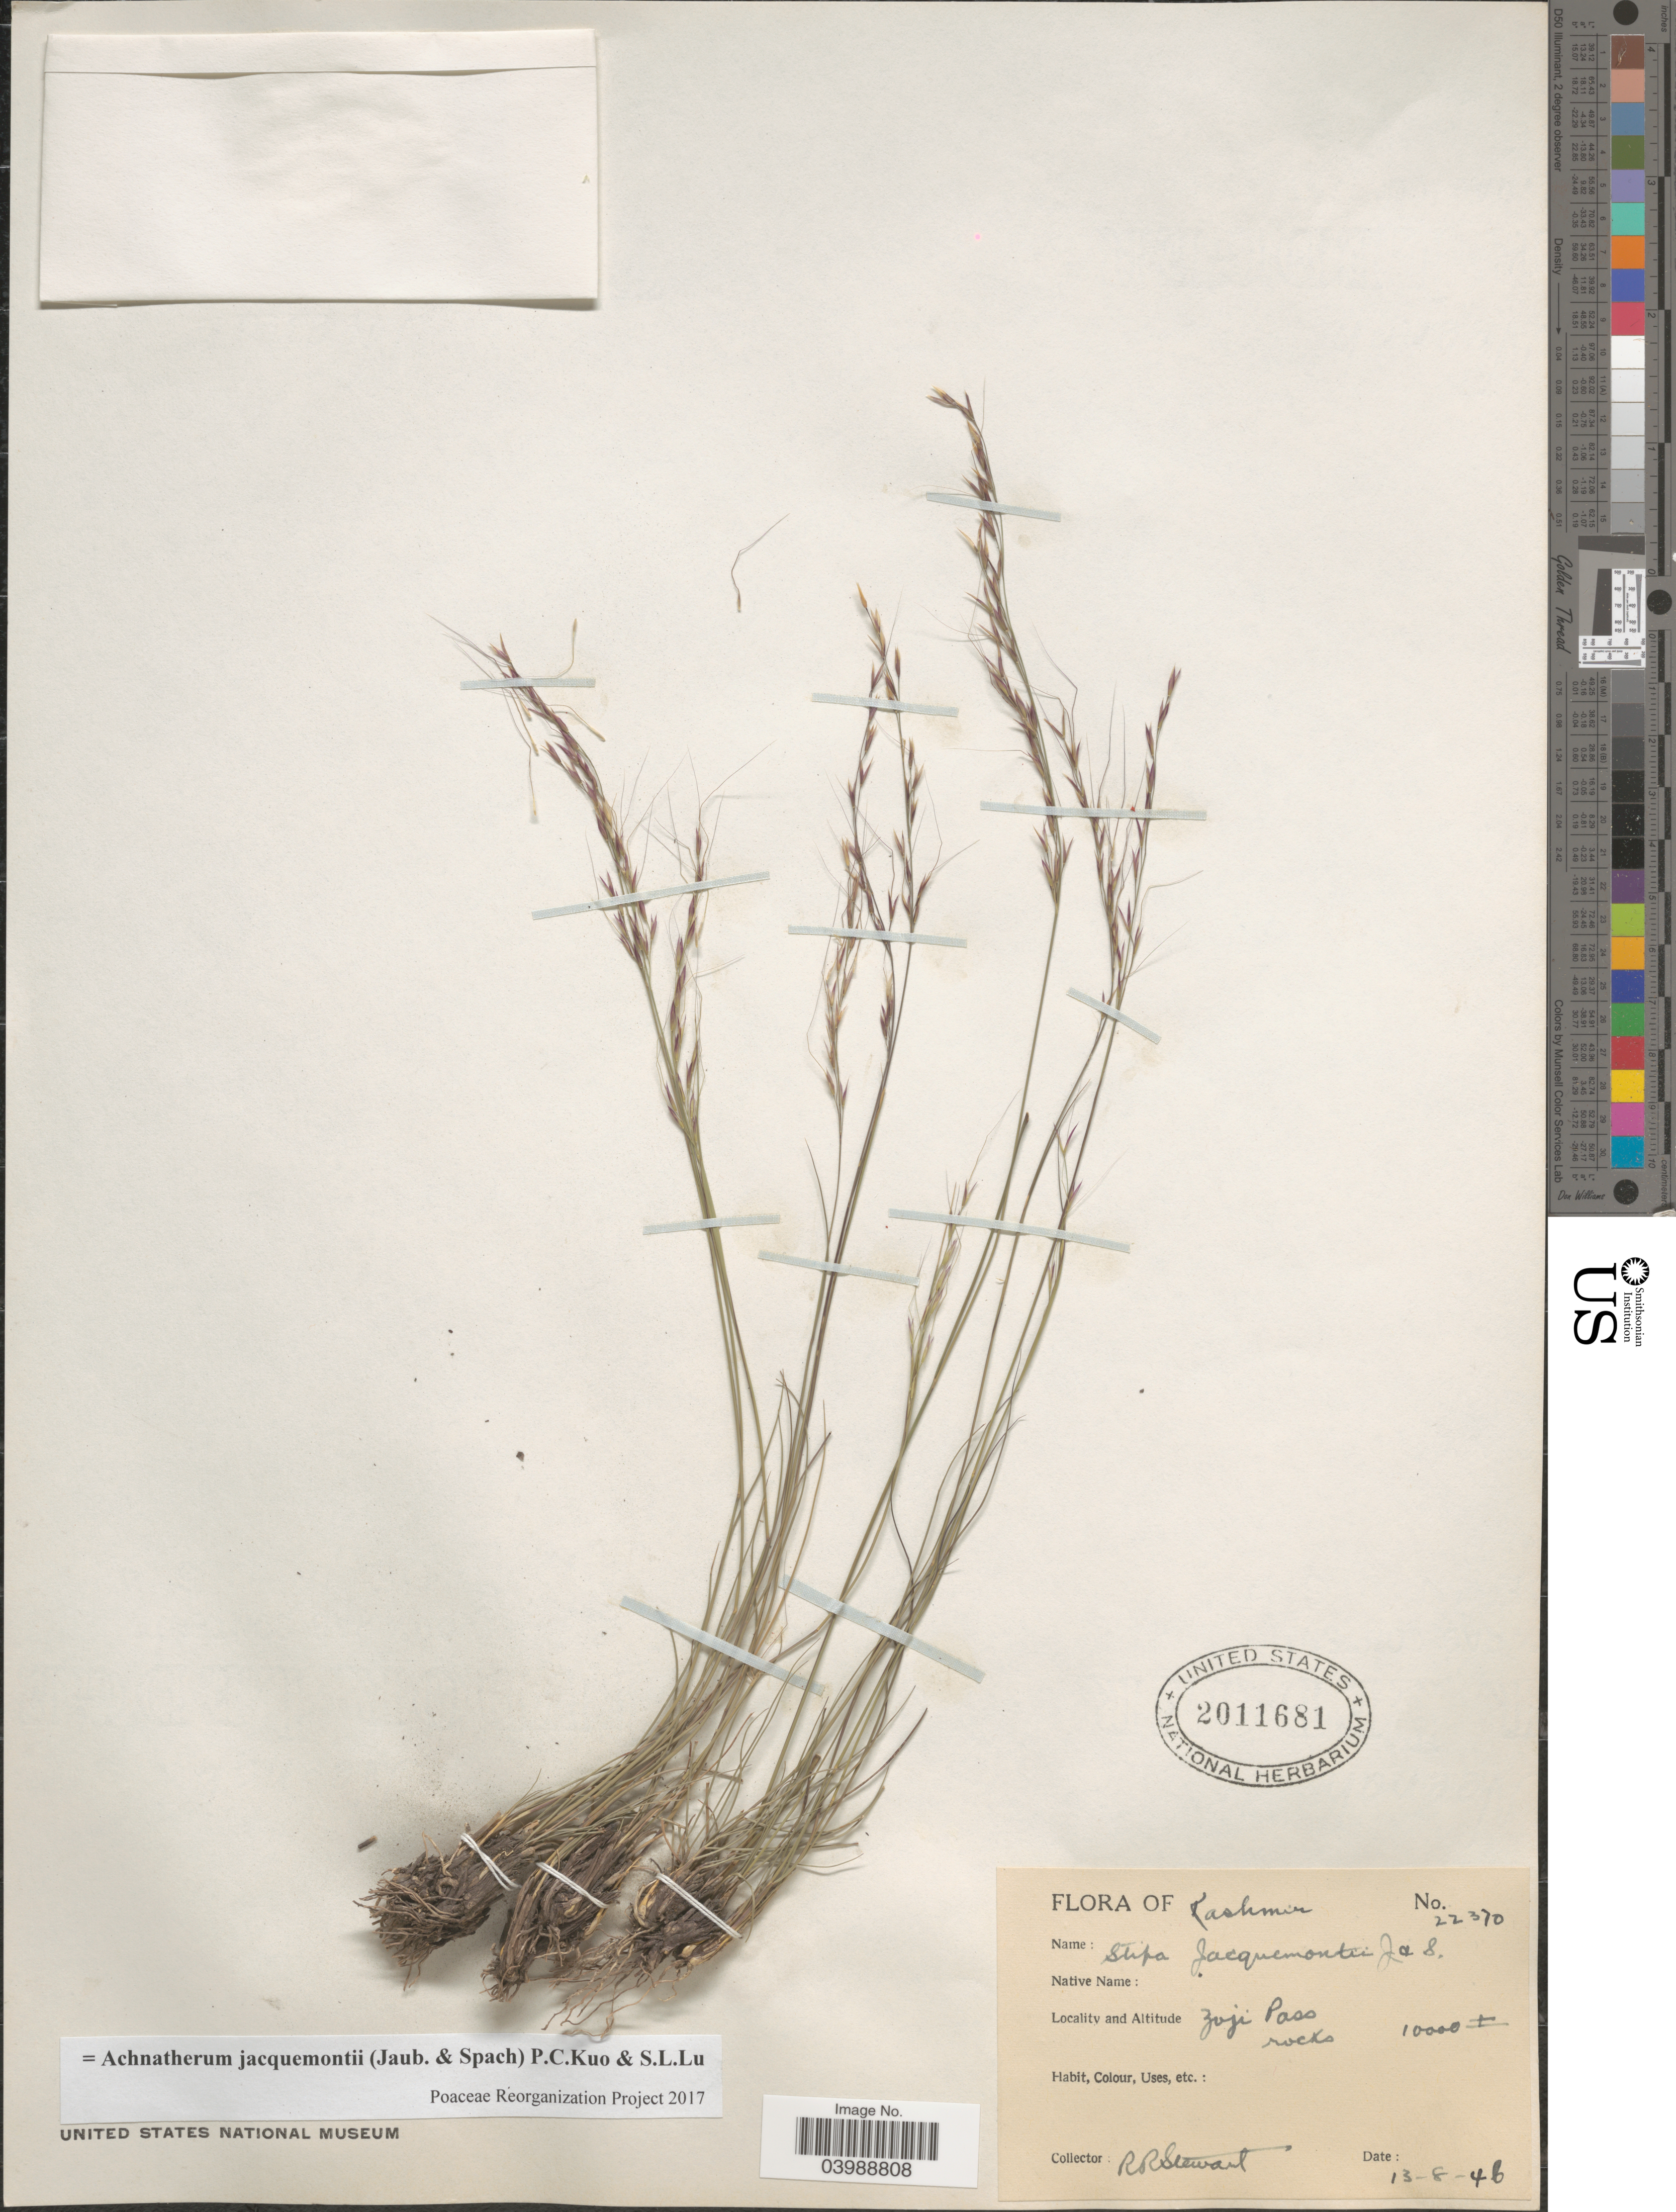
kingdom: Plantae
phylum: Tracheophyta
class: Liliopsida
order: Poales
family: Poaceae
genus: Achnatherum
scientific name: Achnatherum jacquemontii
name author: (Jaub.) P.C. Kuo & S.L. Lu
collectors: R. Stewart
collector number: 22370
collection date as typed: Transcribed d/m/y: 13/8/46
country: India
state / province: Jammu and Kashmir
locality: Kashmir. Zoji Pass rocks.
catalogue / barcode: US 2011681